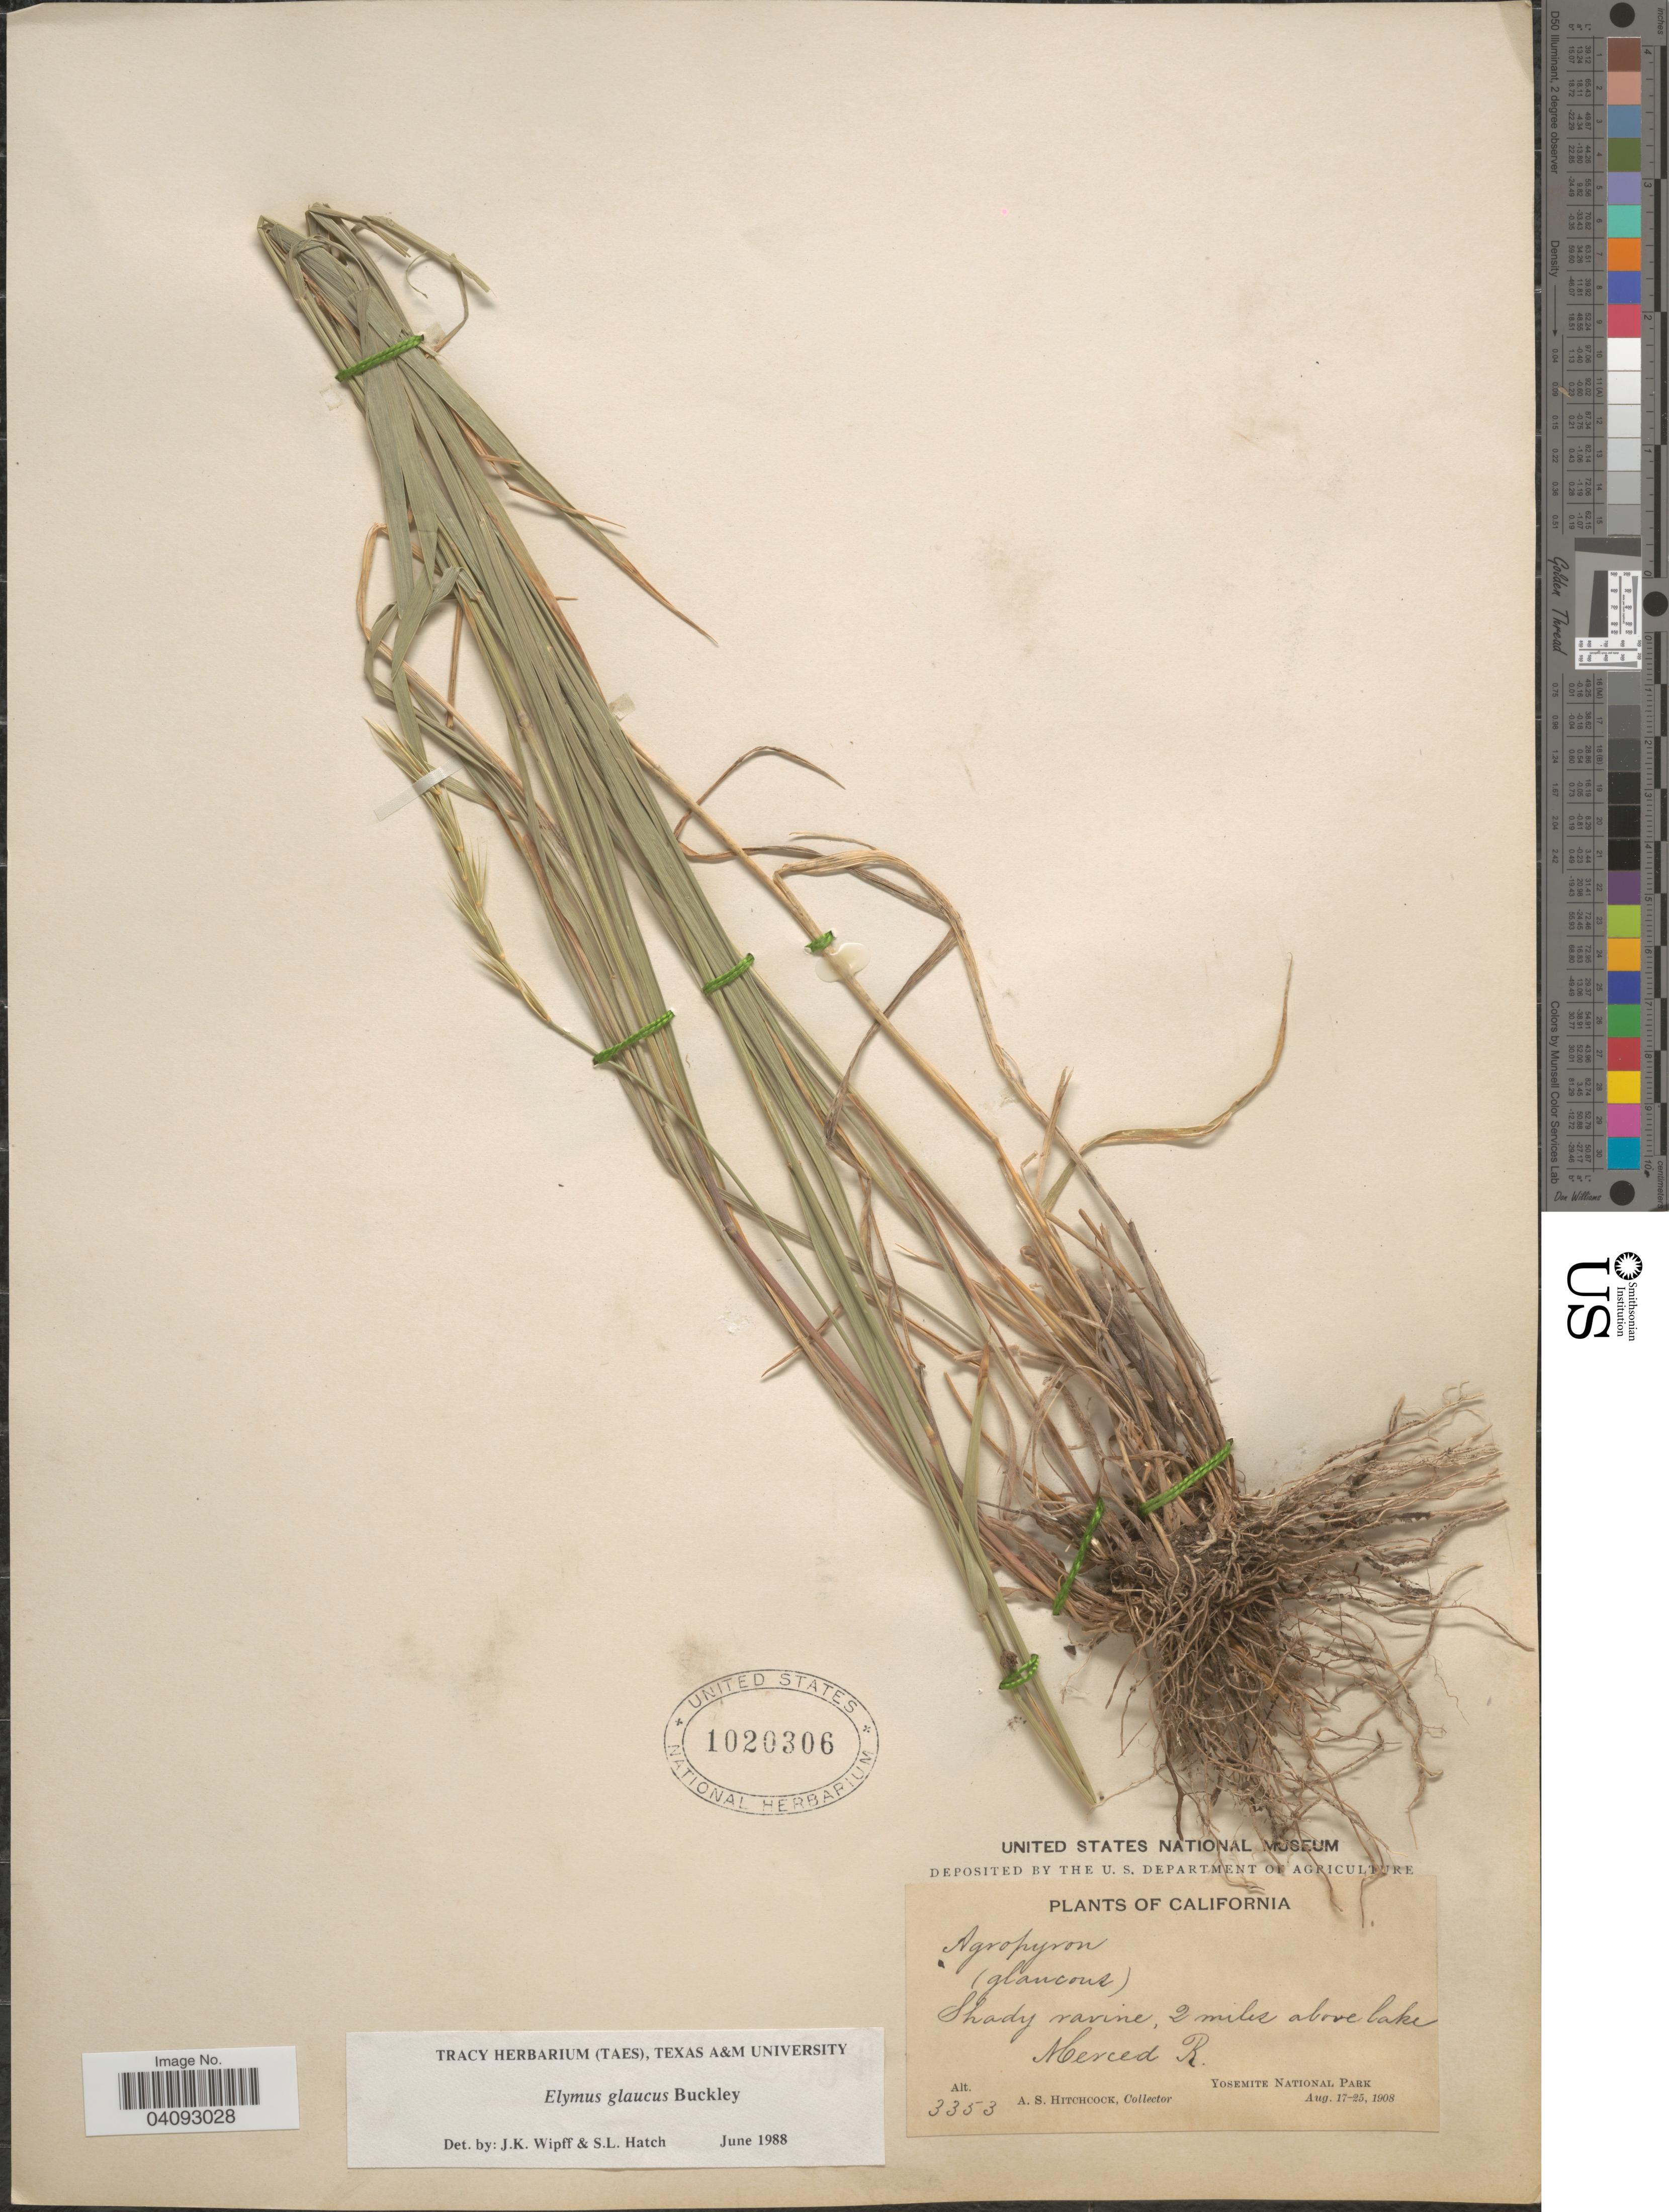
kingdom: Plantae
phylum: Tracheophyta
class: Liliopsida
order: Poales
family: Poaceae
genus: Elymus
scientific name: Elymus glaucus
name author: Buckley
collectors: A. S. Hitchcock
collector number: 3353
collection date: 1908-08-17/1908-08-25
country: United States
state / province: California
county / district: Mariposa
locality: Shady ravine, 2 miles above lake Merced R. Yosemite National Park.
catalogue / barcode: US 1020306